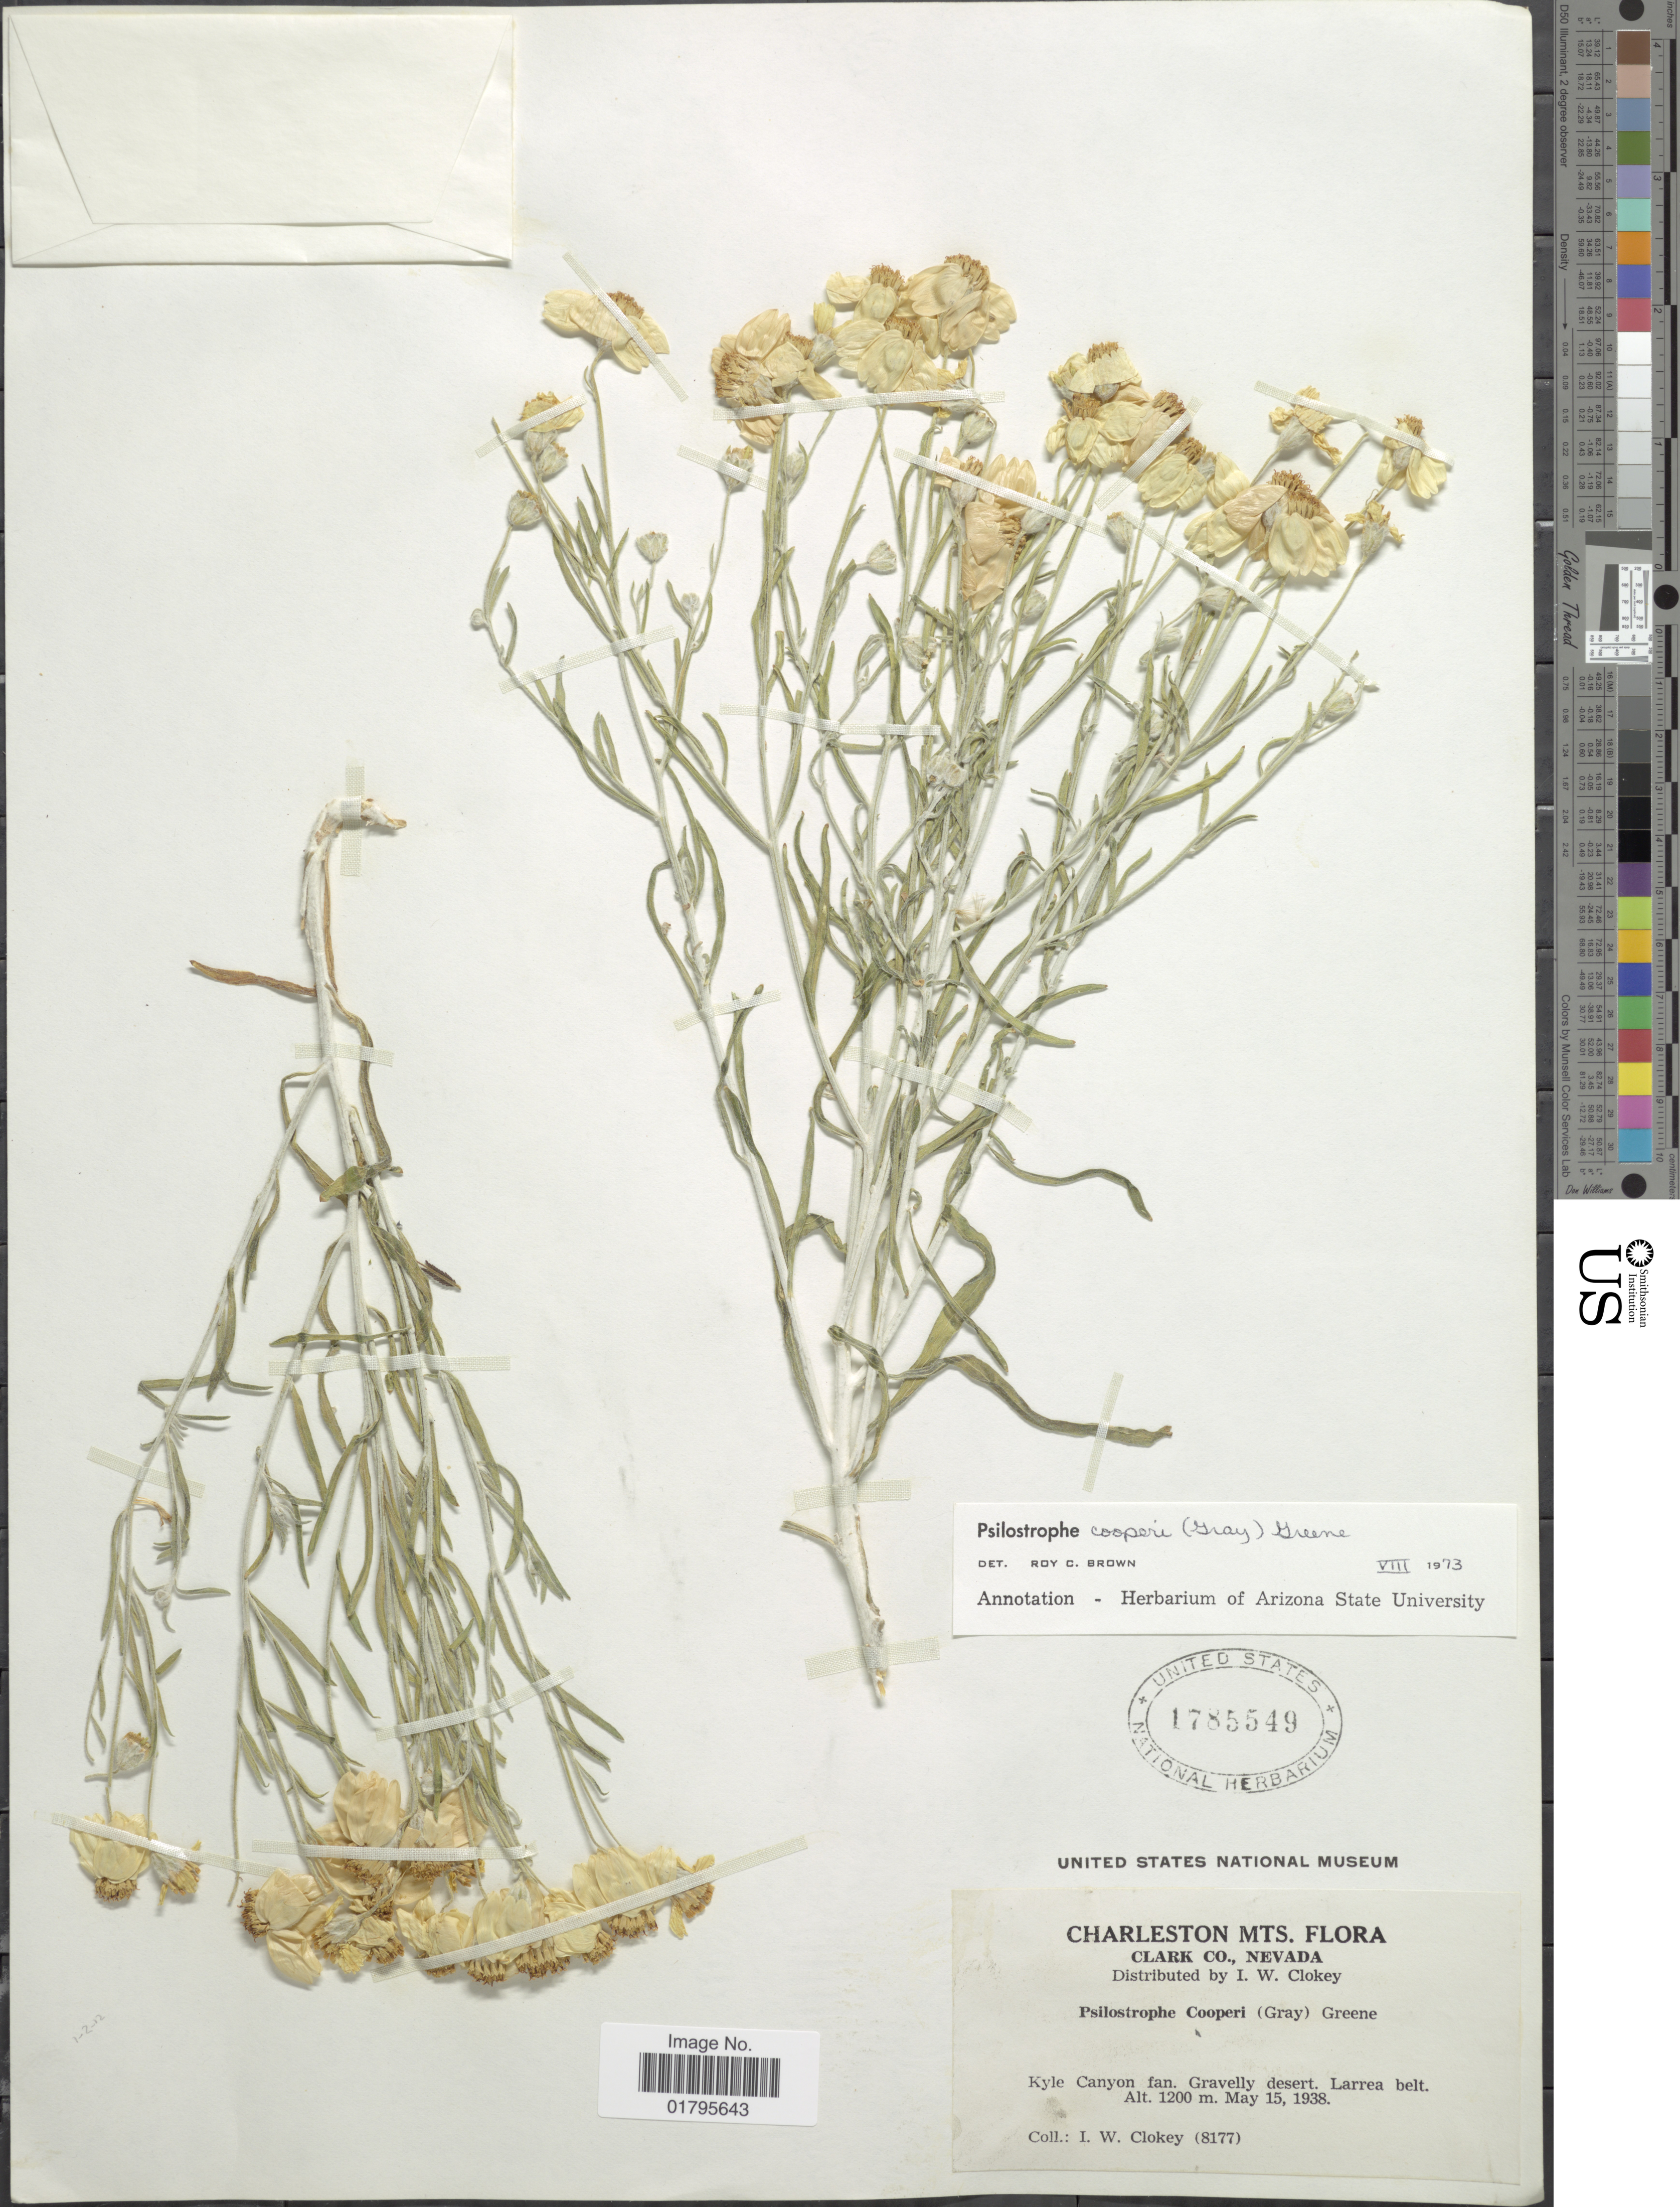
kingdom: Plantae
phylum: Tracheophyta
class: Magnoliopsida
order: Asterales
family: Asteraceae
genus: Psilostrophe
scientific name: Psilostrophe cooperi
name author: (A. Gray) Greene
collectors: I. W. Clokey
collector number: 8177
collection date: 1938-05-15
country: United States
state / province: Nevada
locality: Kyle Canyon fan. Garvelly desert, Larrrea belt. Charleston Mts., Clark Co.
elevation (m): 1200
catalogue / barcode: US 1785549